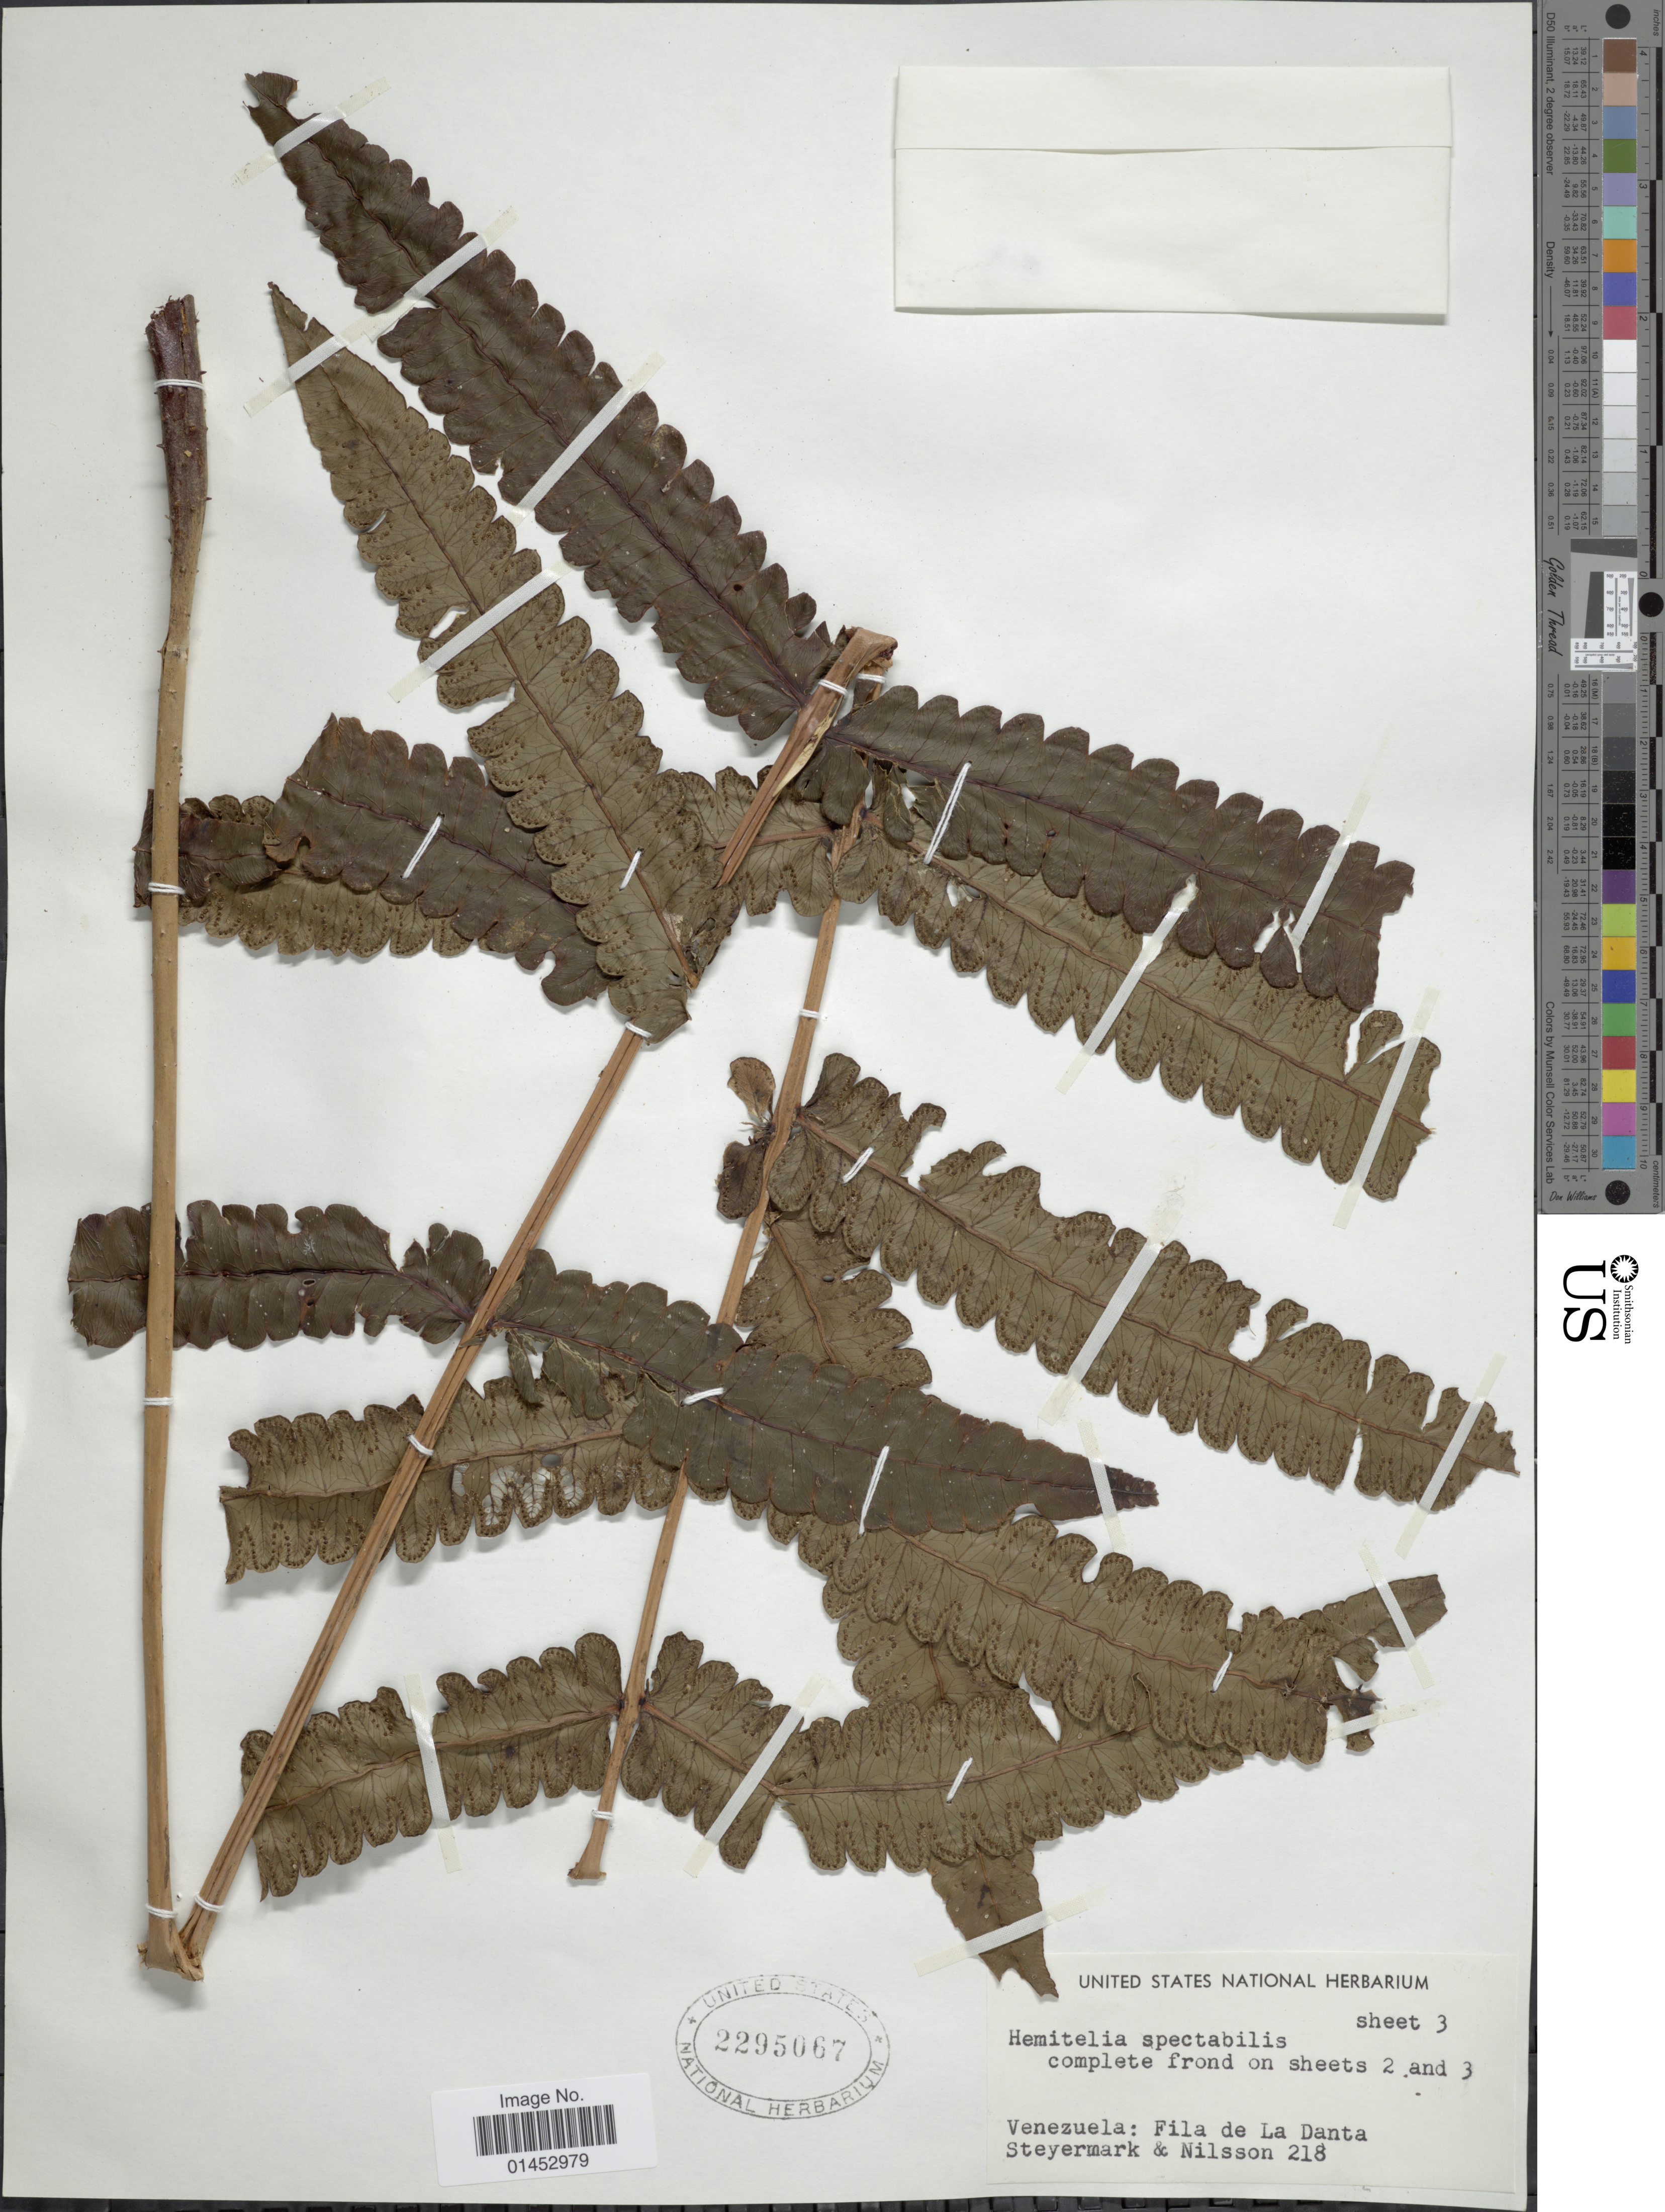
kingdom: Plantae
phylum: Tracheophyta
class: Polypodiopsida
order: Cyatheales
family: Cyatheaceae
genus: Cyathea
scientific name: Cyathea spectabilis var. spectabilis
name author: (Kunze) Domin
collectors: Steyermark, -- & Nilsson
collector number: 218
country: Venezuela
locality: Fila de La Danta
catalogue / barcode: US 2295067